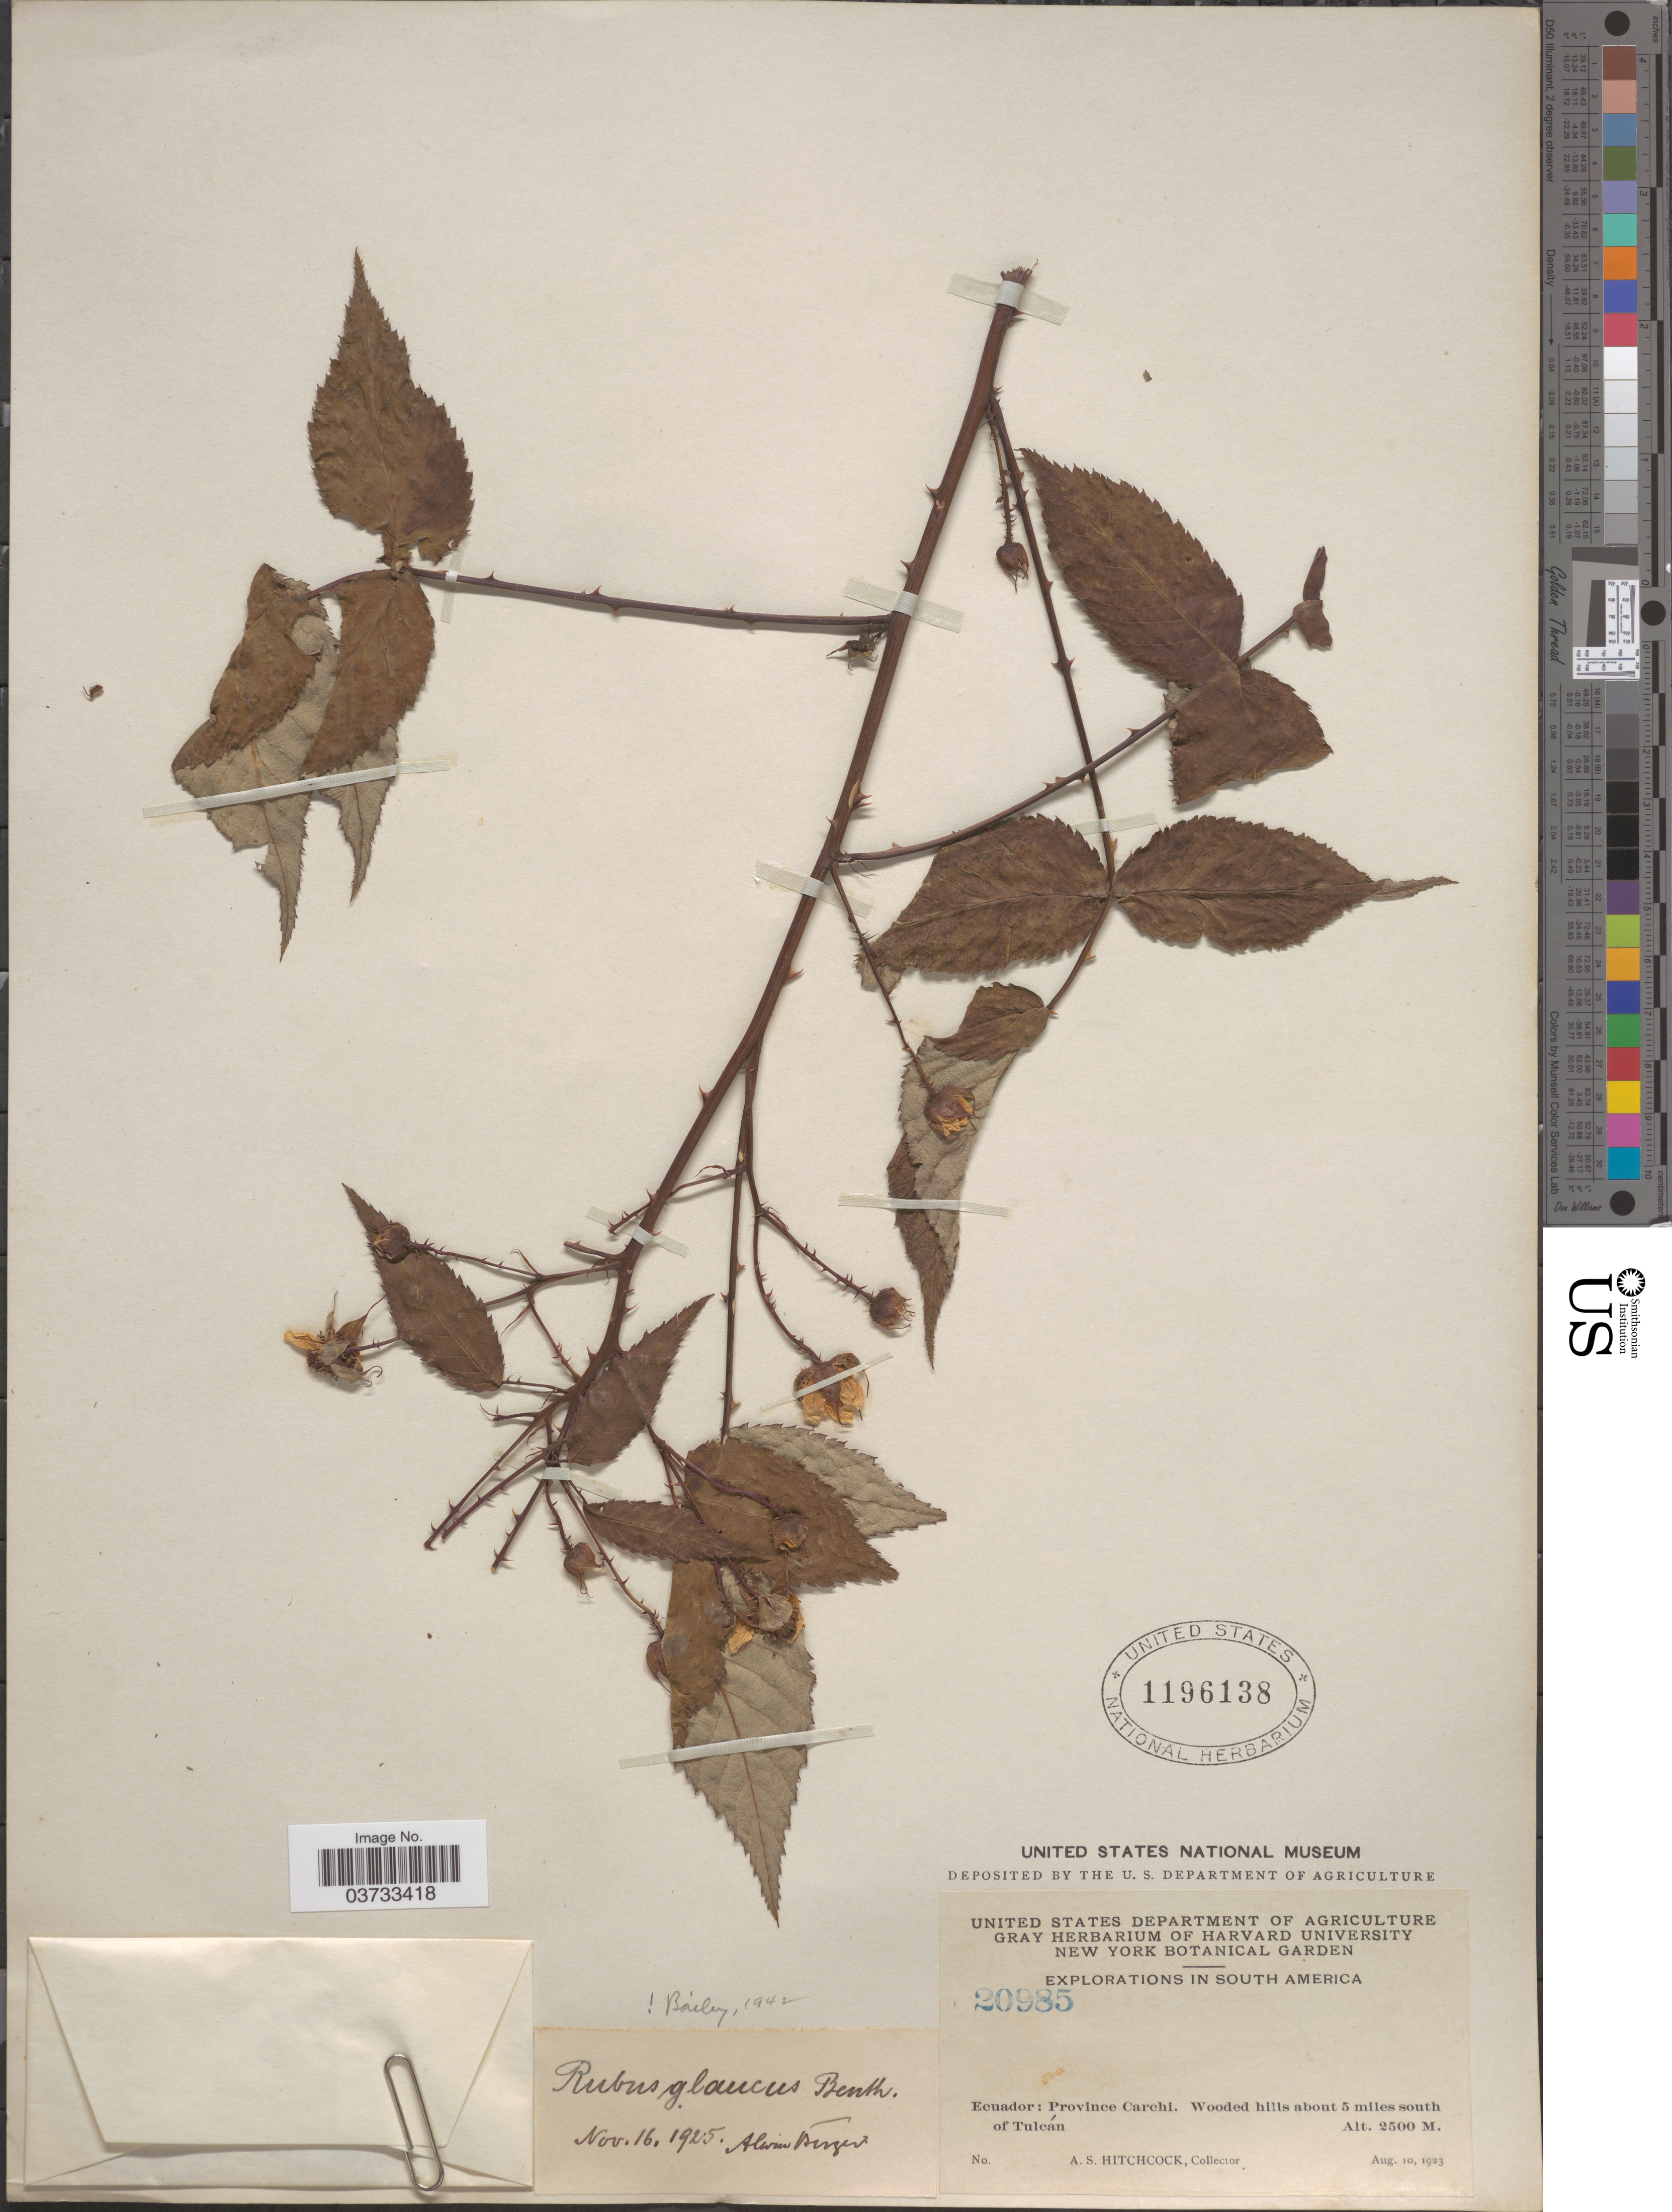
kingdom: Plantae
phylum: Tracheophyta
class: Magnoliopsida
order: Rosales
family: Rosaceae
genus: Rubus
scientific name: Rubus glaucus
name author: Benth.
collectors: A. S. Hitchcock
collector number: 20985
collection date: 1923-08-10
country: Ecuador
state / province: Carchi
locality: Wooded hills about 5 miles south of Tulcán.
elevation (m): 2500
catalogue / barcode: US 1196138